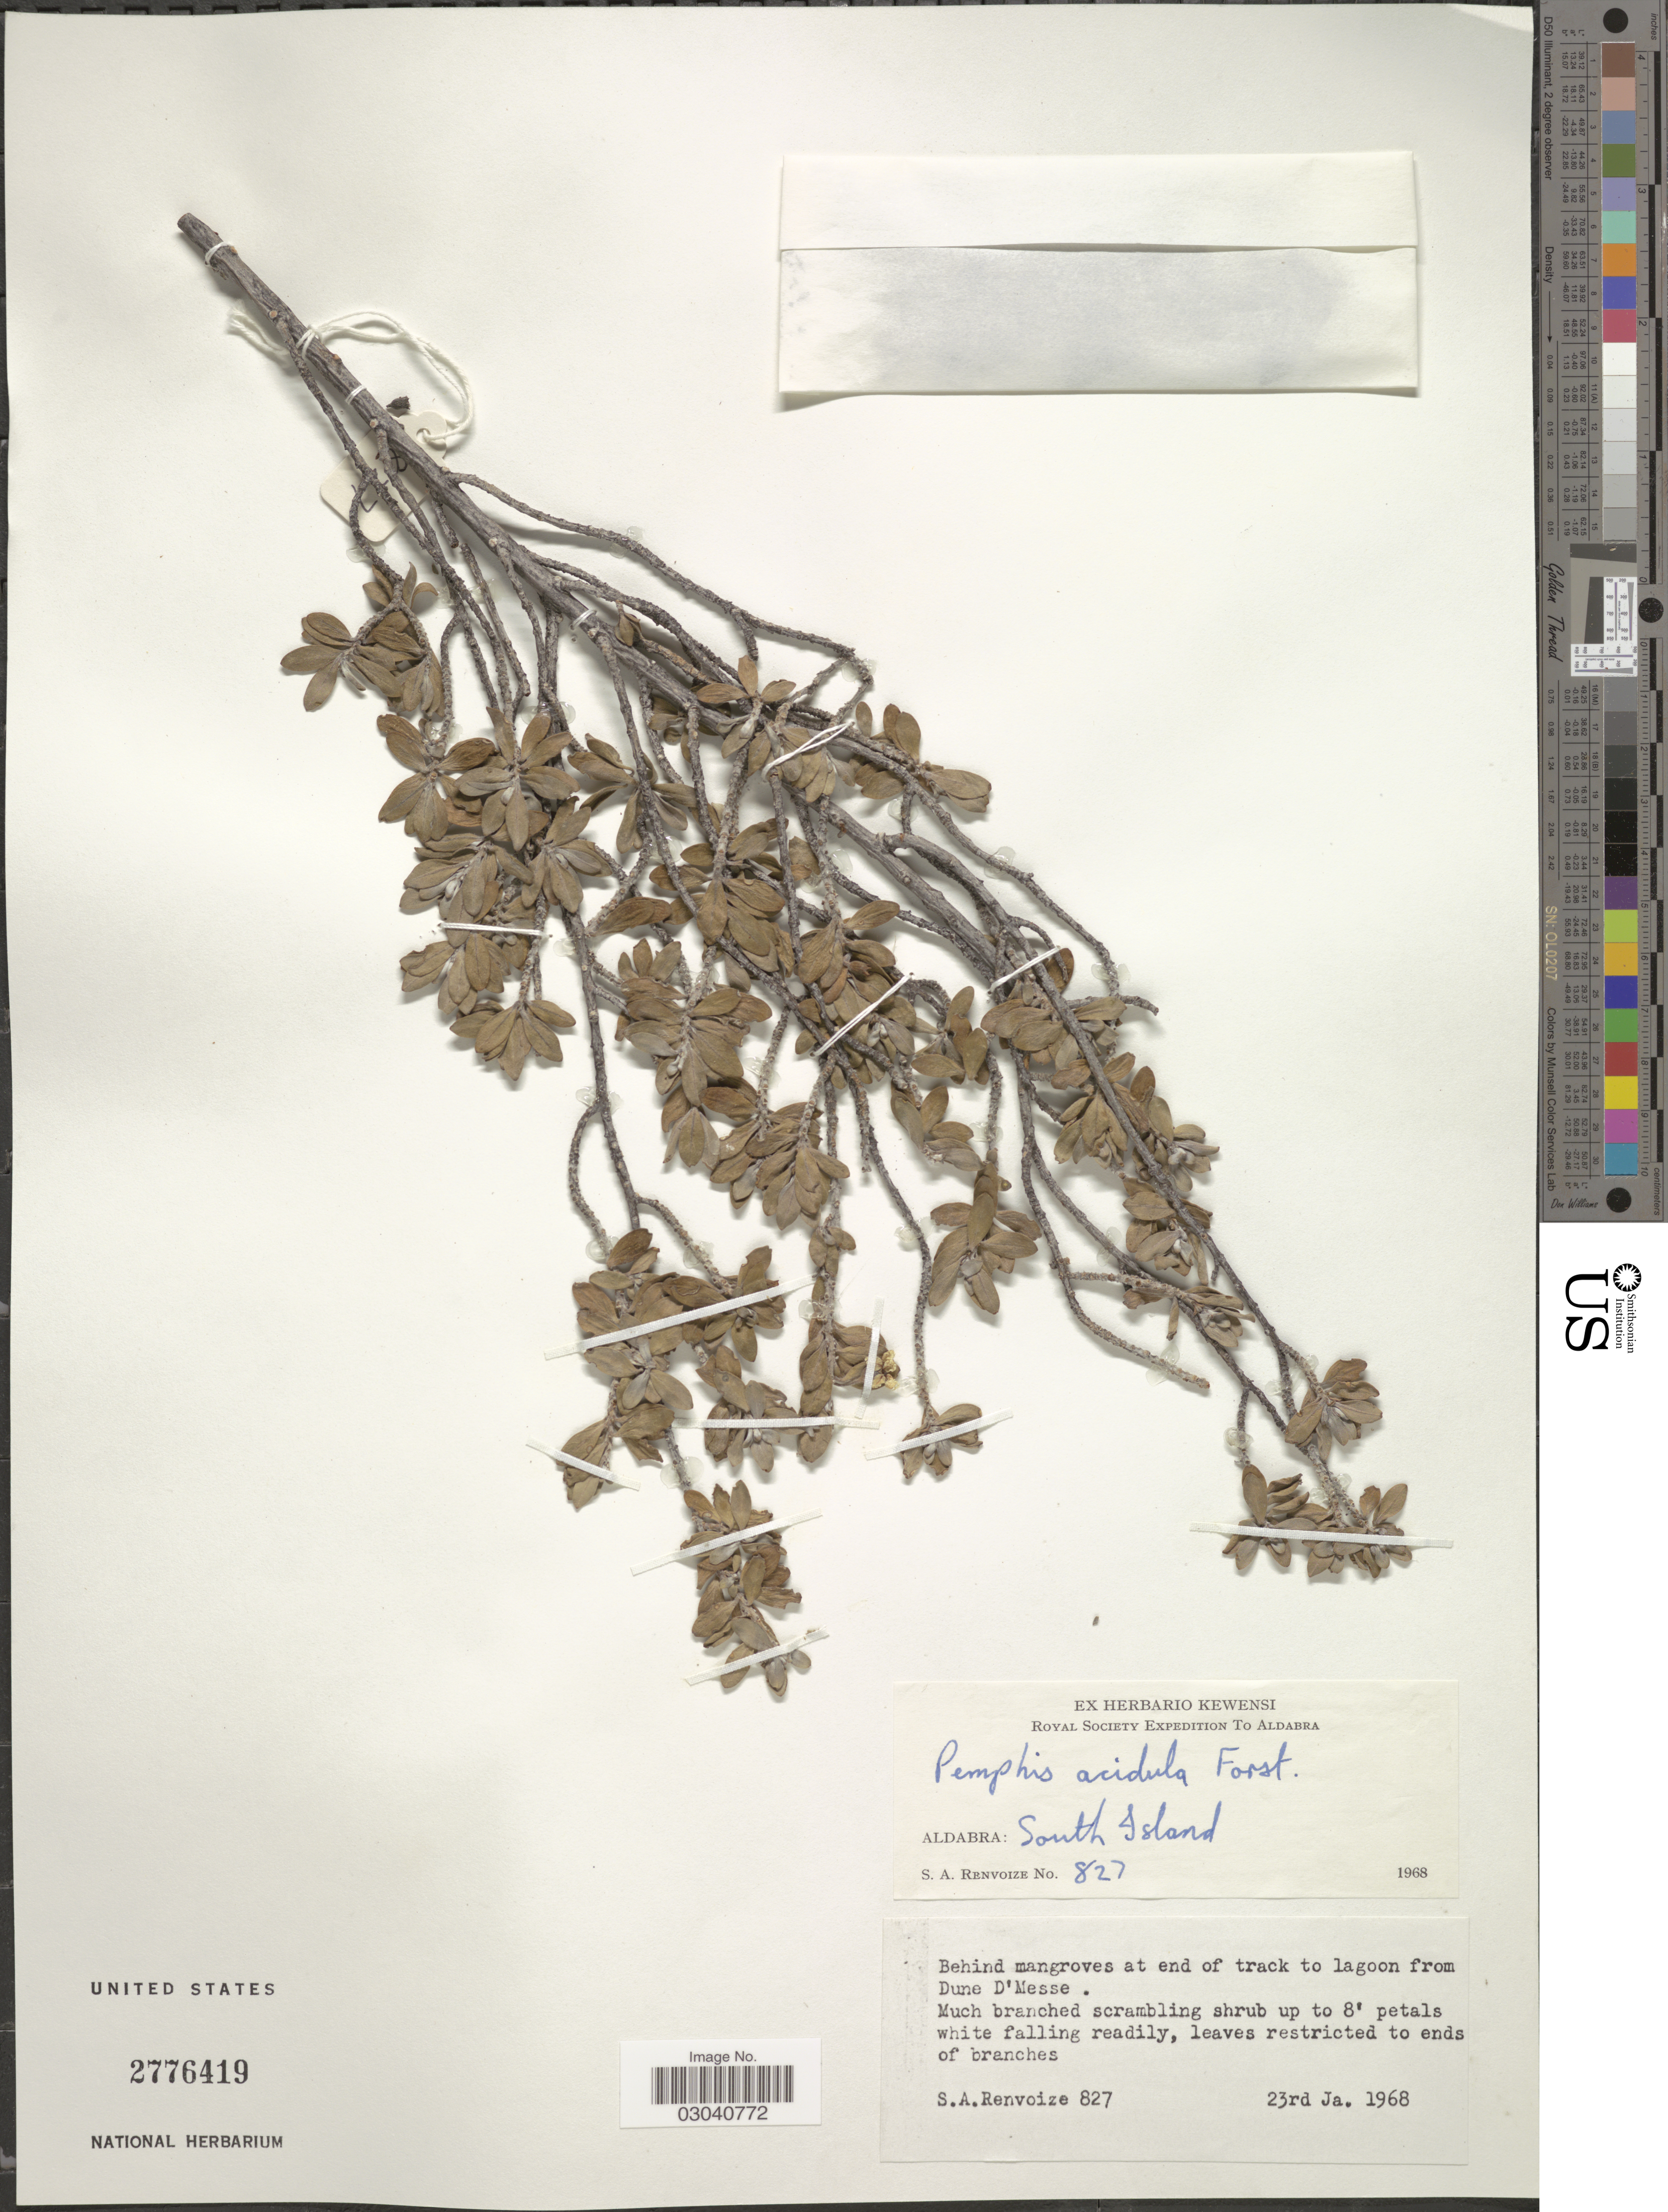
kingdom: Plantae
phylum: Tracheophyta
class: Magnoliopsida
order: Myrtales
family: Lythraceae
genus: Pemphis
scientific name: Pemphis acidula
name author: J.R. Forst. & G. Forst.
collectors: S. A. Renvoize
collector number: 827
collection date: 1968-01-23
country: Seychelles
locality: Aldabra: South Island. Behind mangroves at end of track to lagoon from Dune D'Messe.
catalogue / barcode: US 2776419